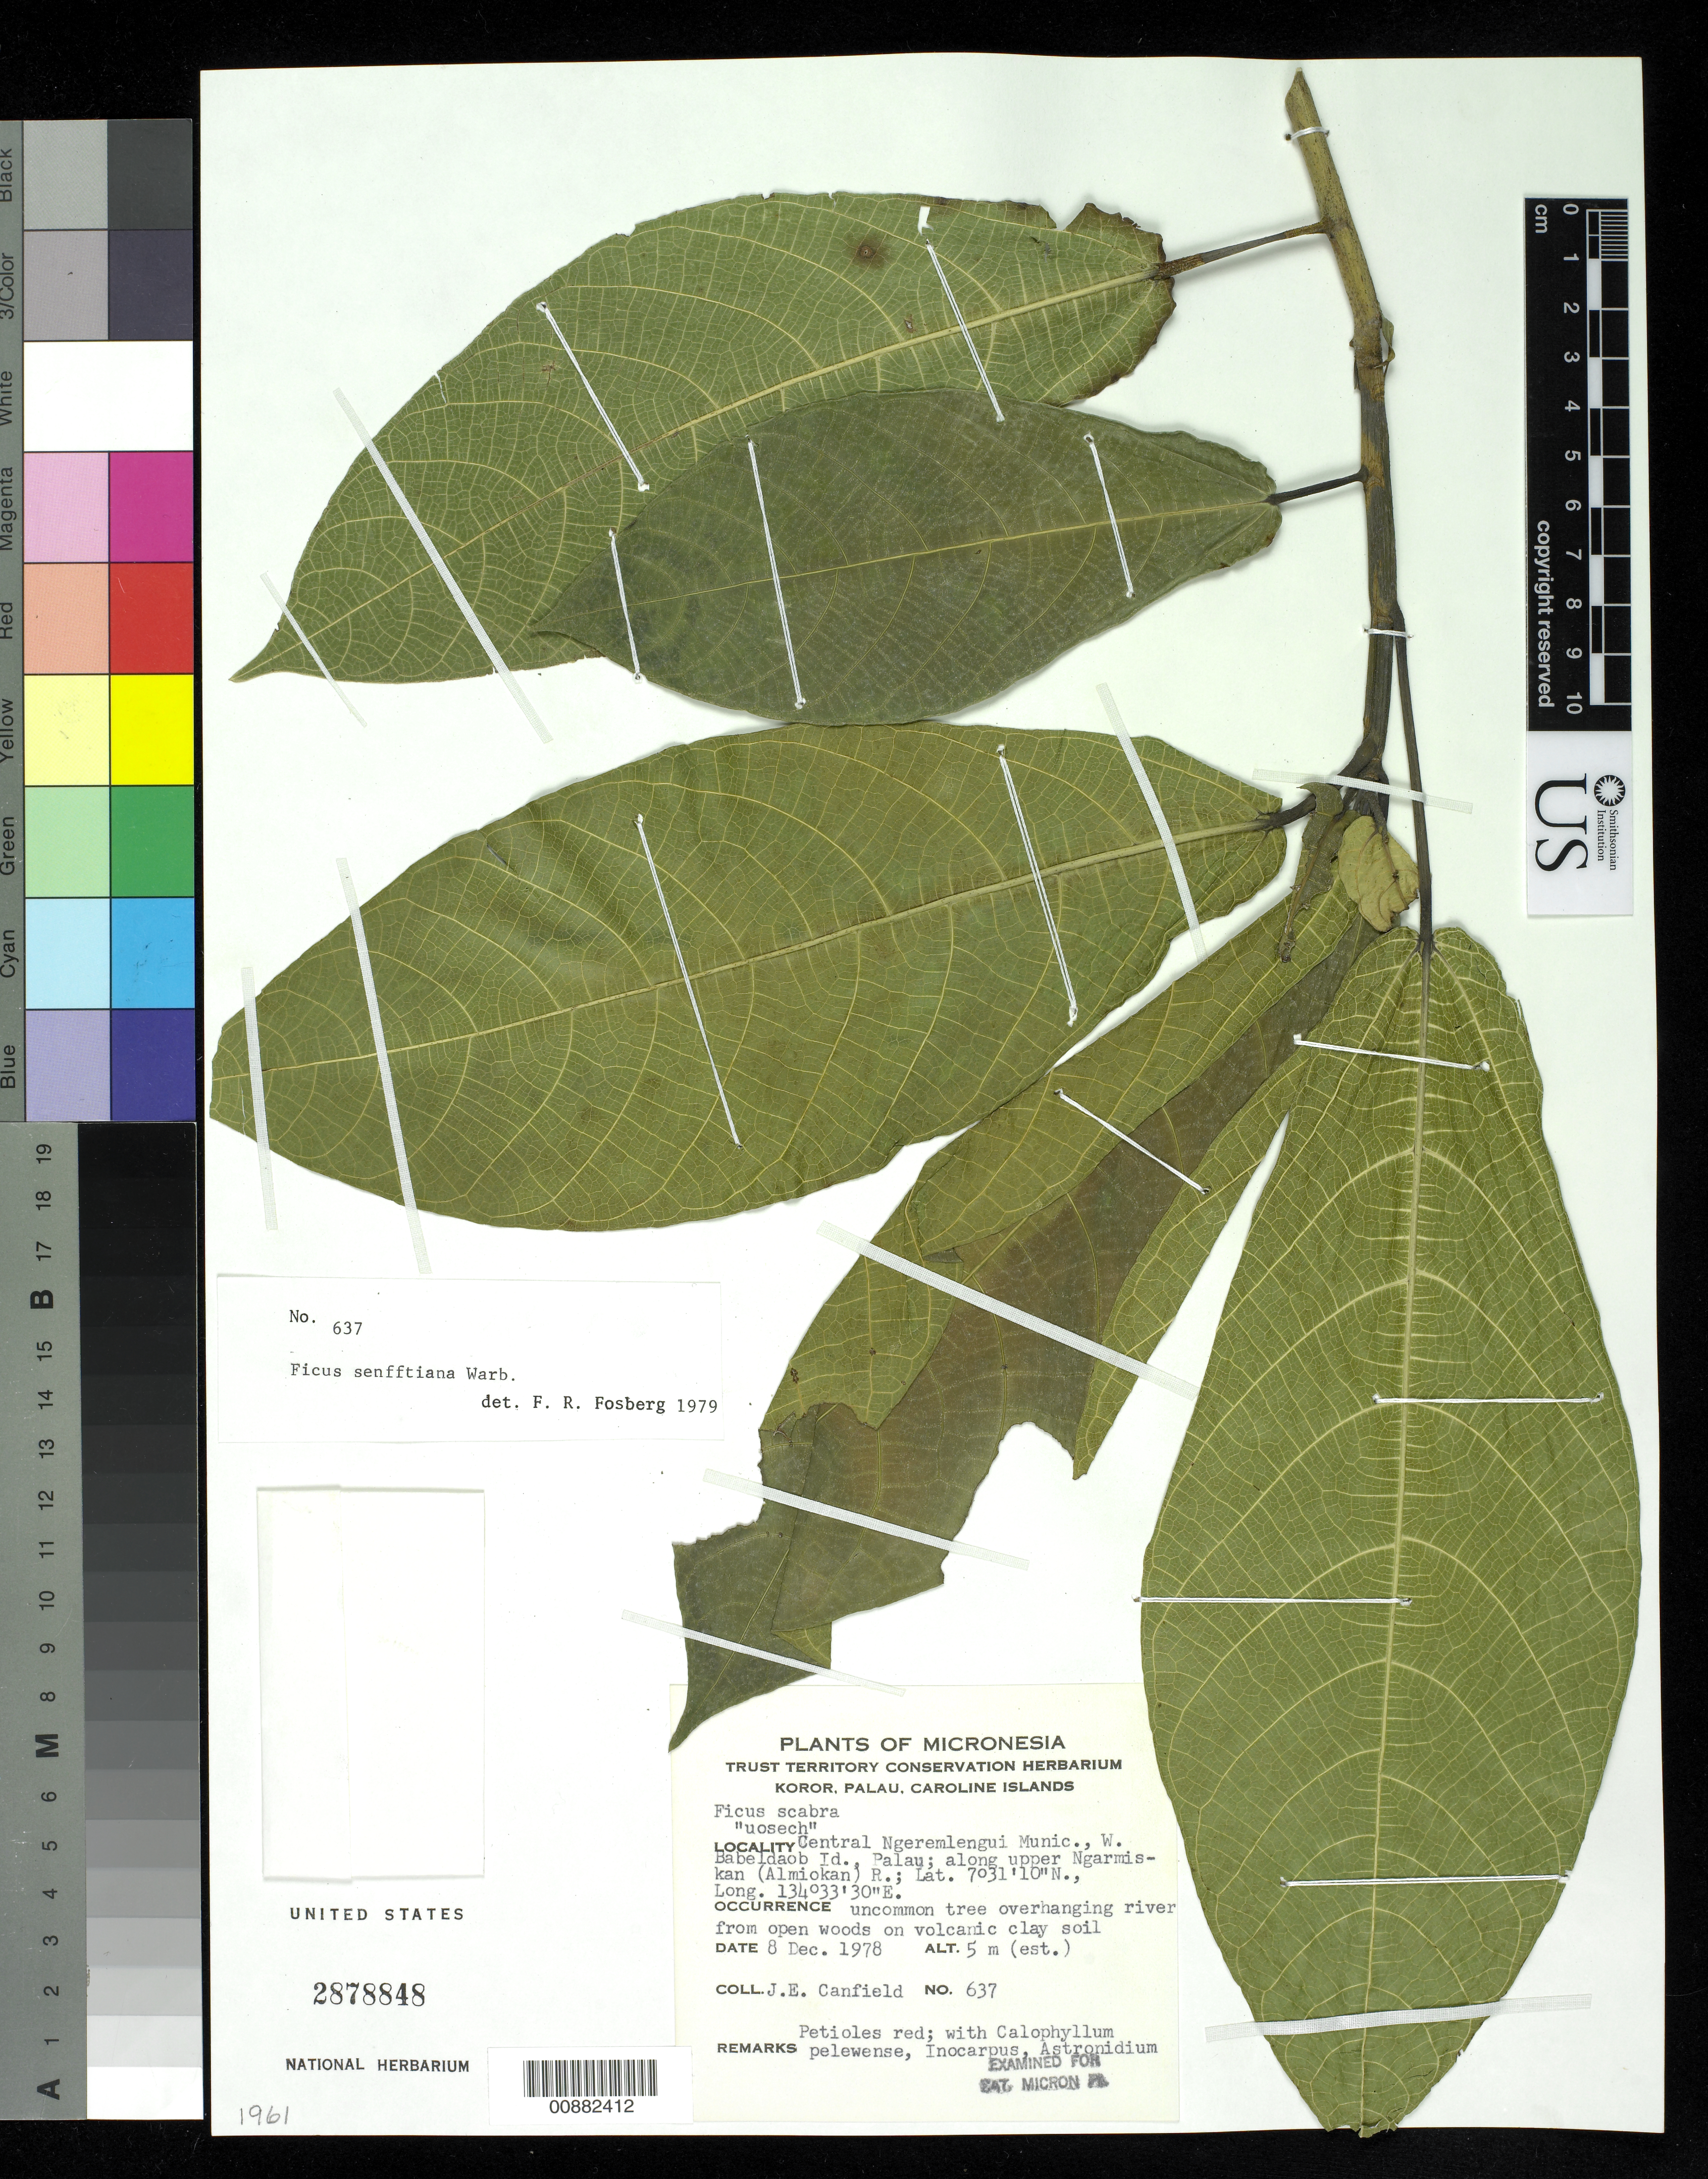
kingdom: Plantae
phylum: Tracheophyta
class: Magnoliopsida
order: Rosales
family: Moraceae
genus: Ficus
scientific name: Ficus senfftiana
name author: Warb.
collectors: J. E. Canfield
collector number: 637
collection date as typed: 08 Dec 1978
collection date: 1978-12-08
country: Palau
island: Babeldaob [Babelthuap]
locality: Central Ngeremlengui Munic. W Babeldaob I., Palay: along upper Ngarmiskan (Almiokan) R.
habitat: Overhanging river from open woods on volcanic clay soil.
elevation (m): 5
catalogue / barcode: US 2878848